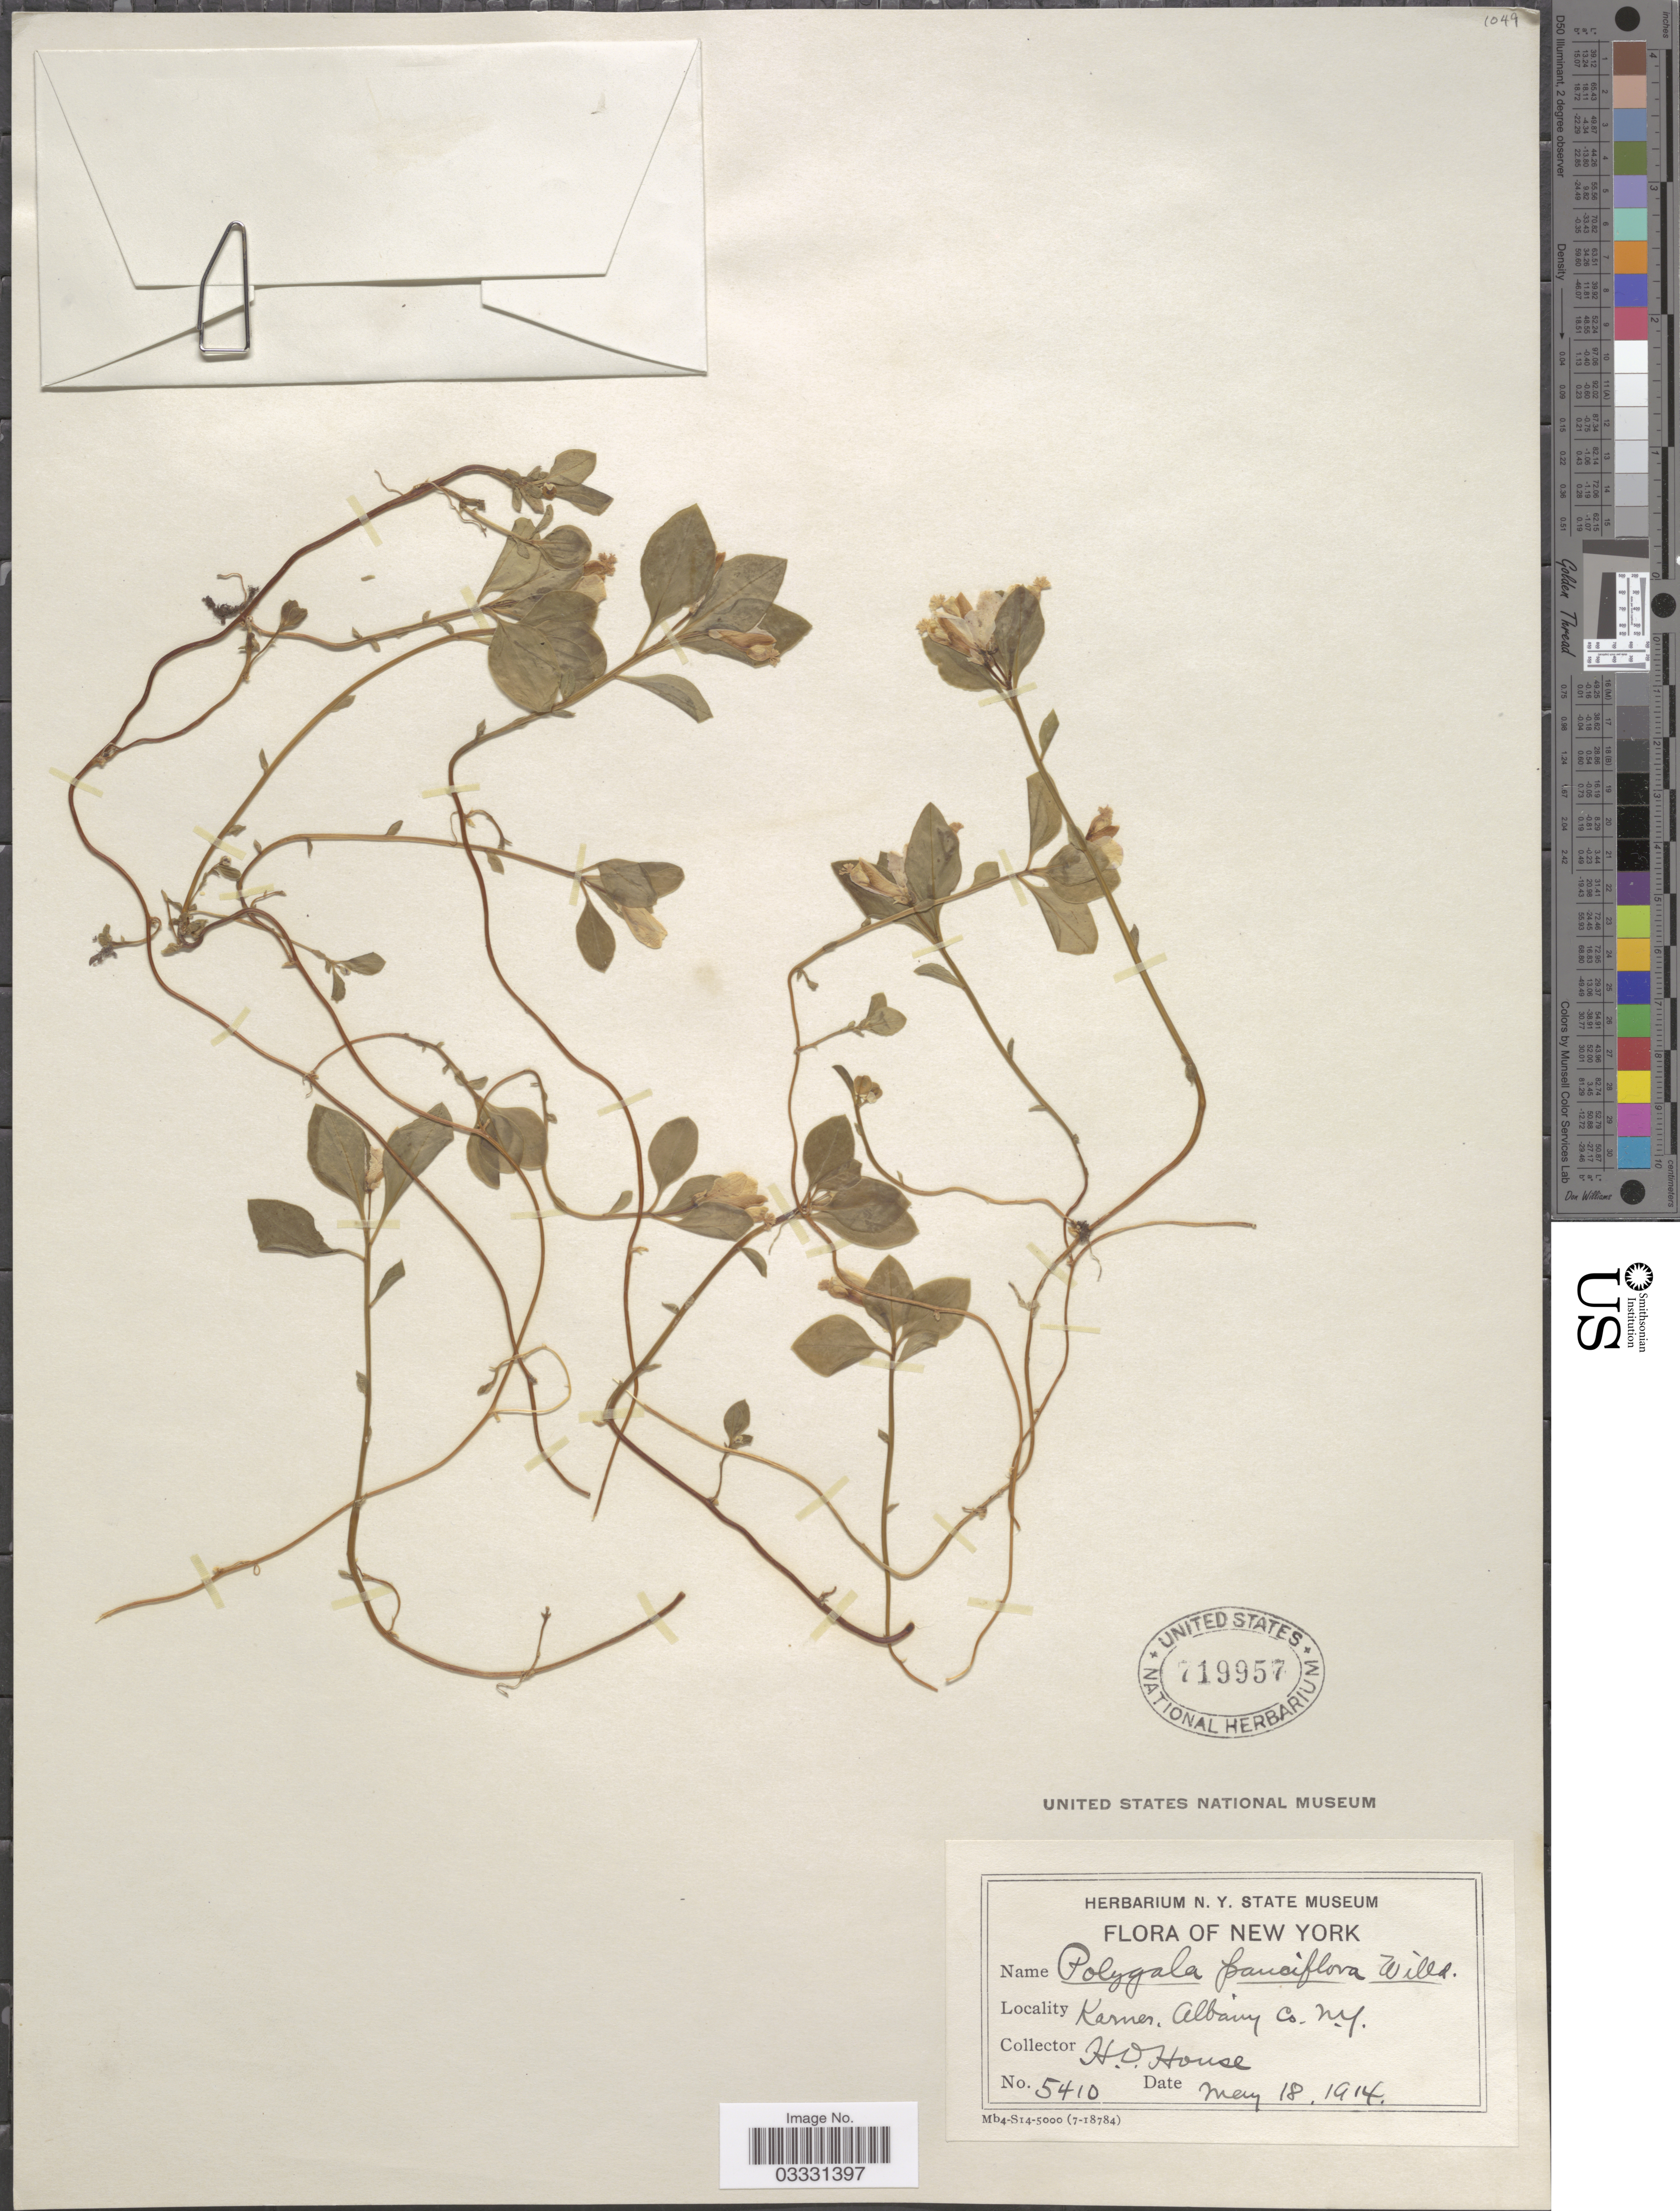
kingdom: Plantae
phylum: Tracheophyta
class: Magnoliopsida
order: Fabales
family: Polygalaceae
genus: Polygaloides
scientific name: Polygaloides paucifolia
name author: (Willd.) J.R. Abbott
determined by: Strong, Mark T., (BOT), Smithsonian Institution - National Museum of Natural History (UNITED STATES)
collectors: H. D. House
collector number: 5410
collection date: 1914-05-18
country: United States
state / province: New York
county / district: Albany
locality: Karnes. Albany Co.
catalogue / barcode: US 719957